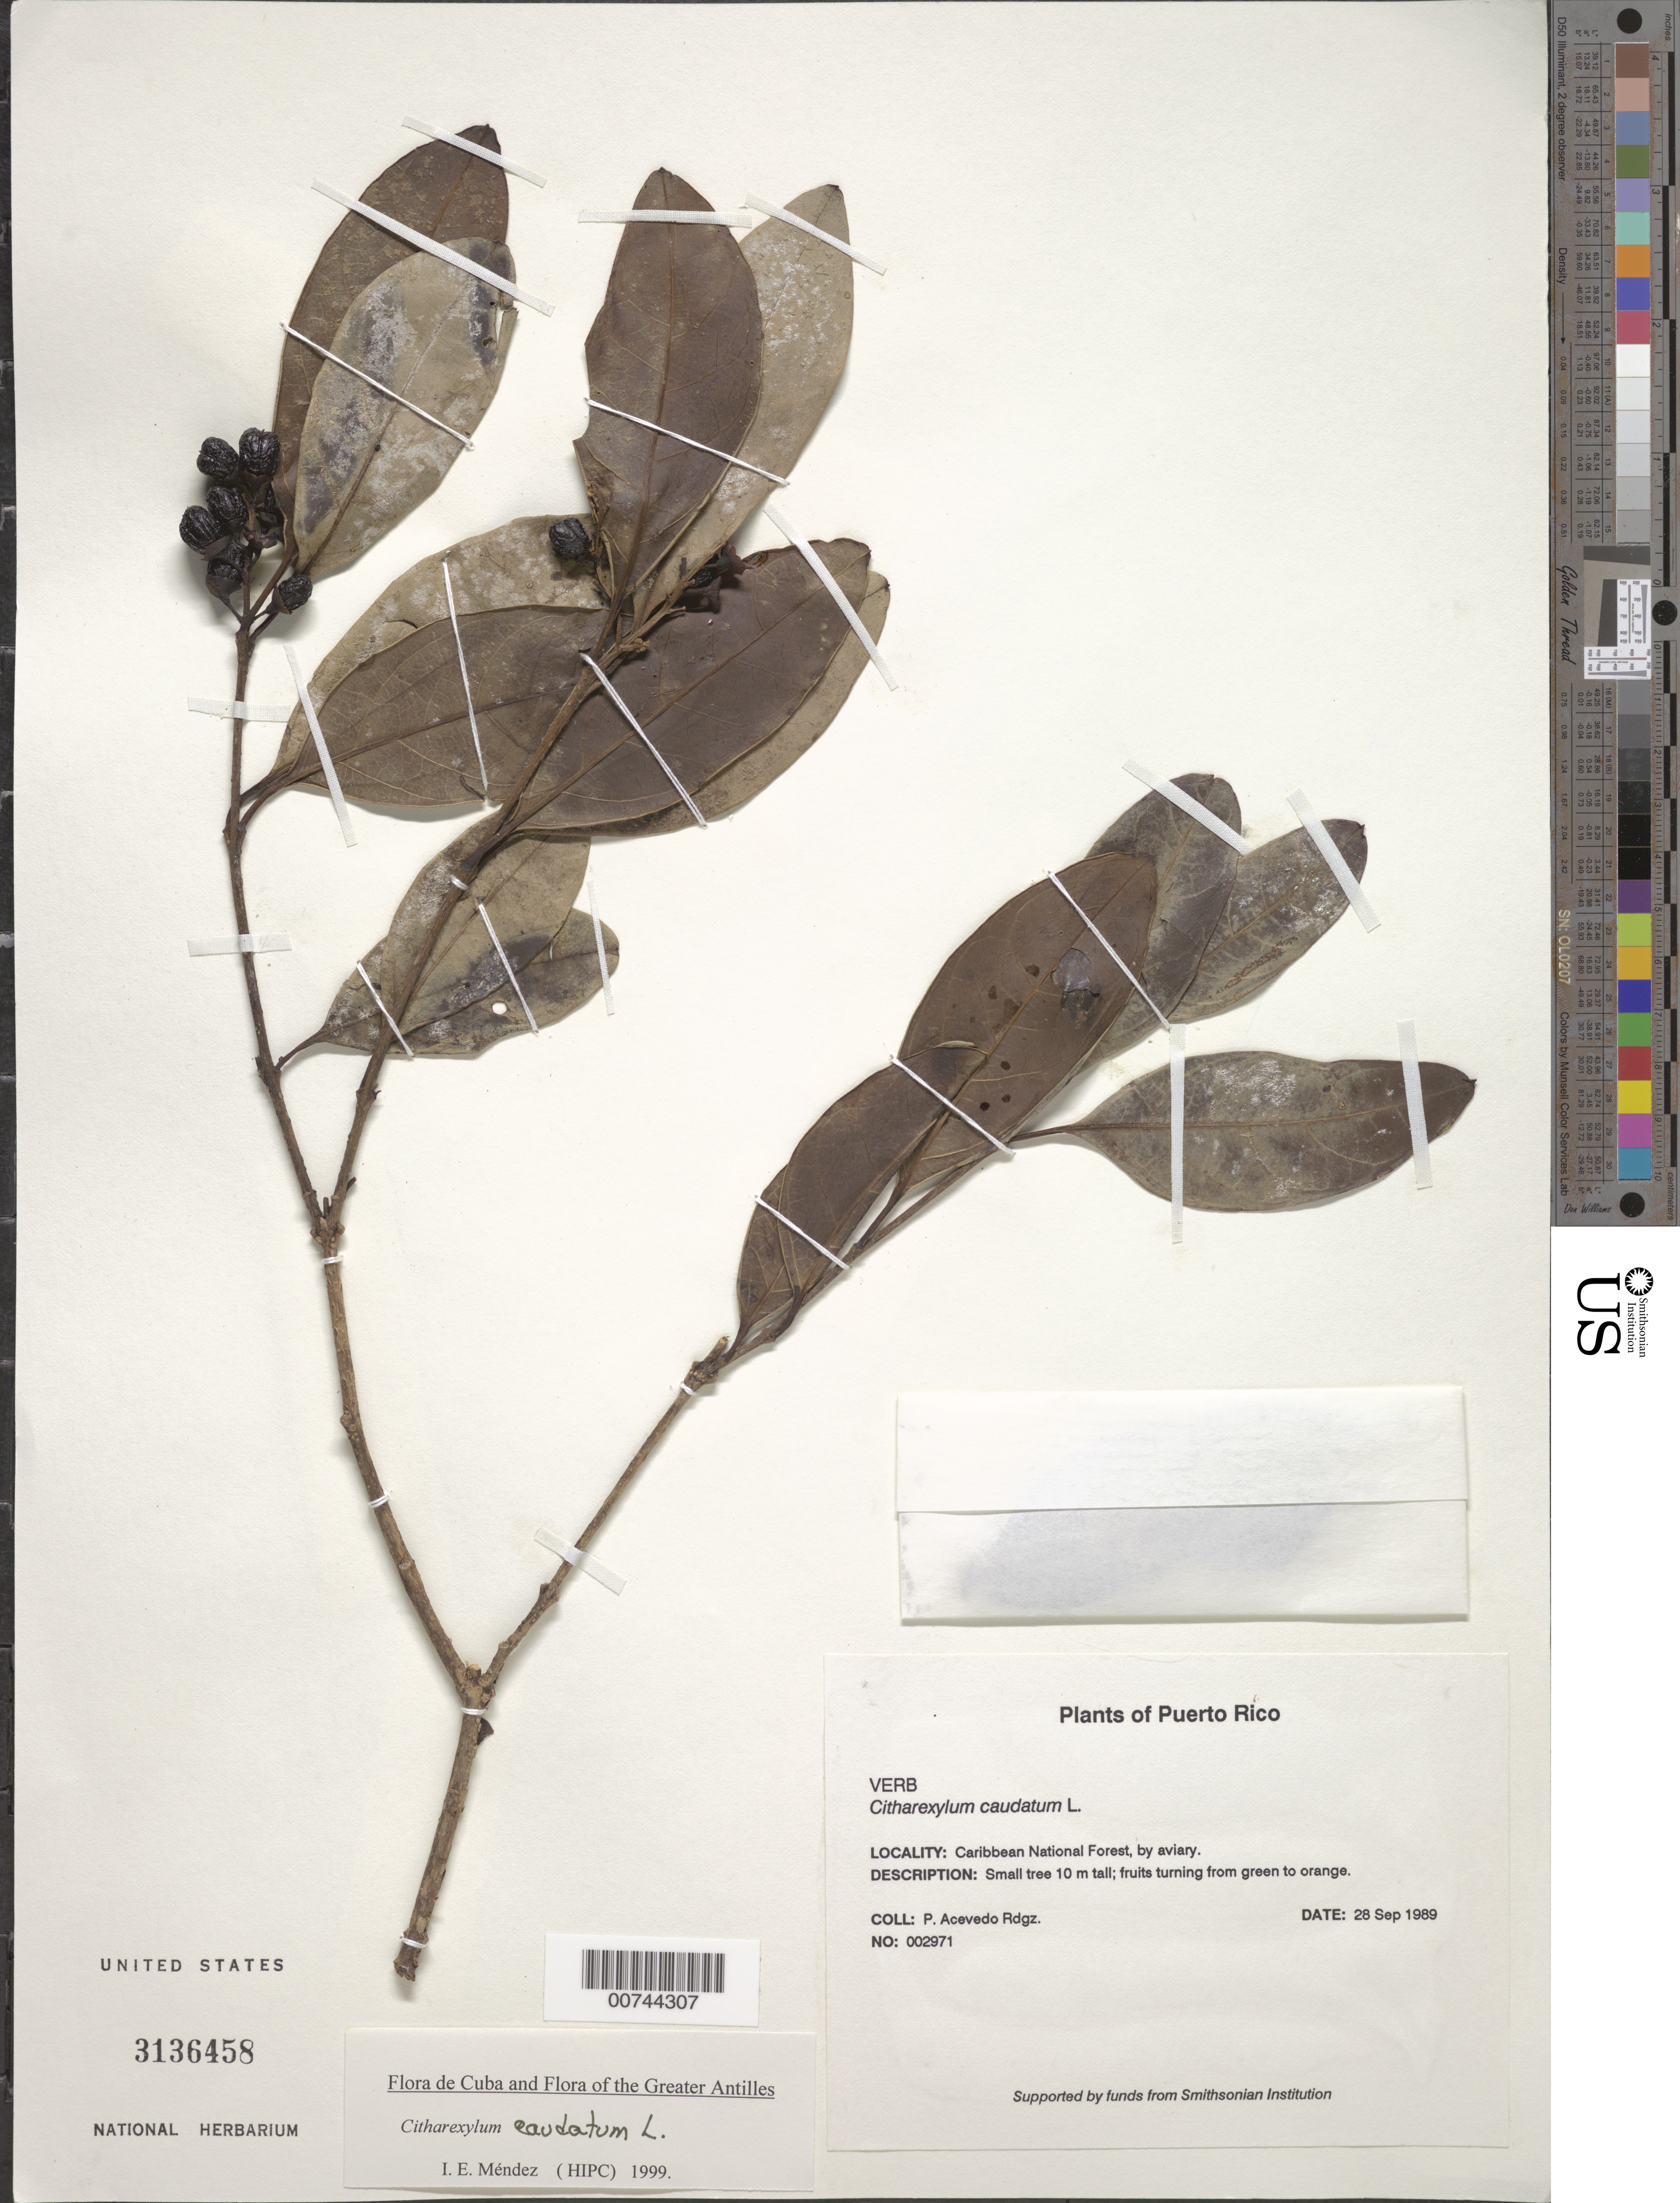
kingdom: Plantae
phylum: Tracheophyta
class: Magnoliopsida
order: Lamiales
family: Verbenaceae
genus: Citharexylum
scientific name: Citharexylum caudatum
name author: L.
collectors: P. Acevedo-Rodr.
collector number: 2971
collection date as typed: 28 Sep 1989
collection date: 1989-09-28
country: Puerto Rico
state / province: Río Grande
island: Puerto Rico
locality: Río Grande; Caribbean National Forest, by aviary.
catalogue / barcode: US 3136458